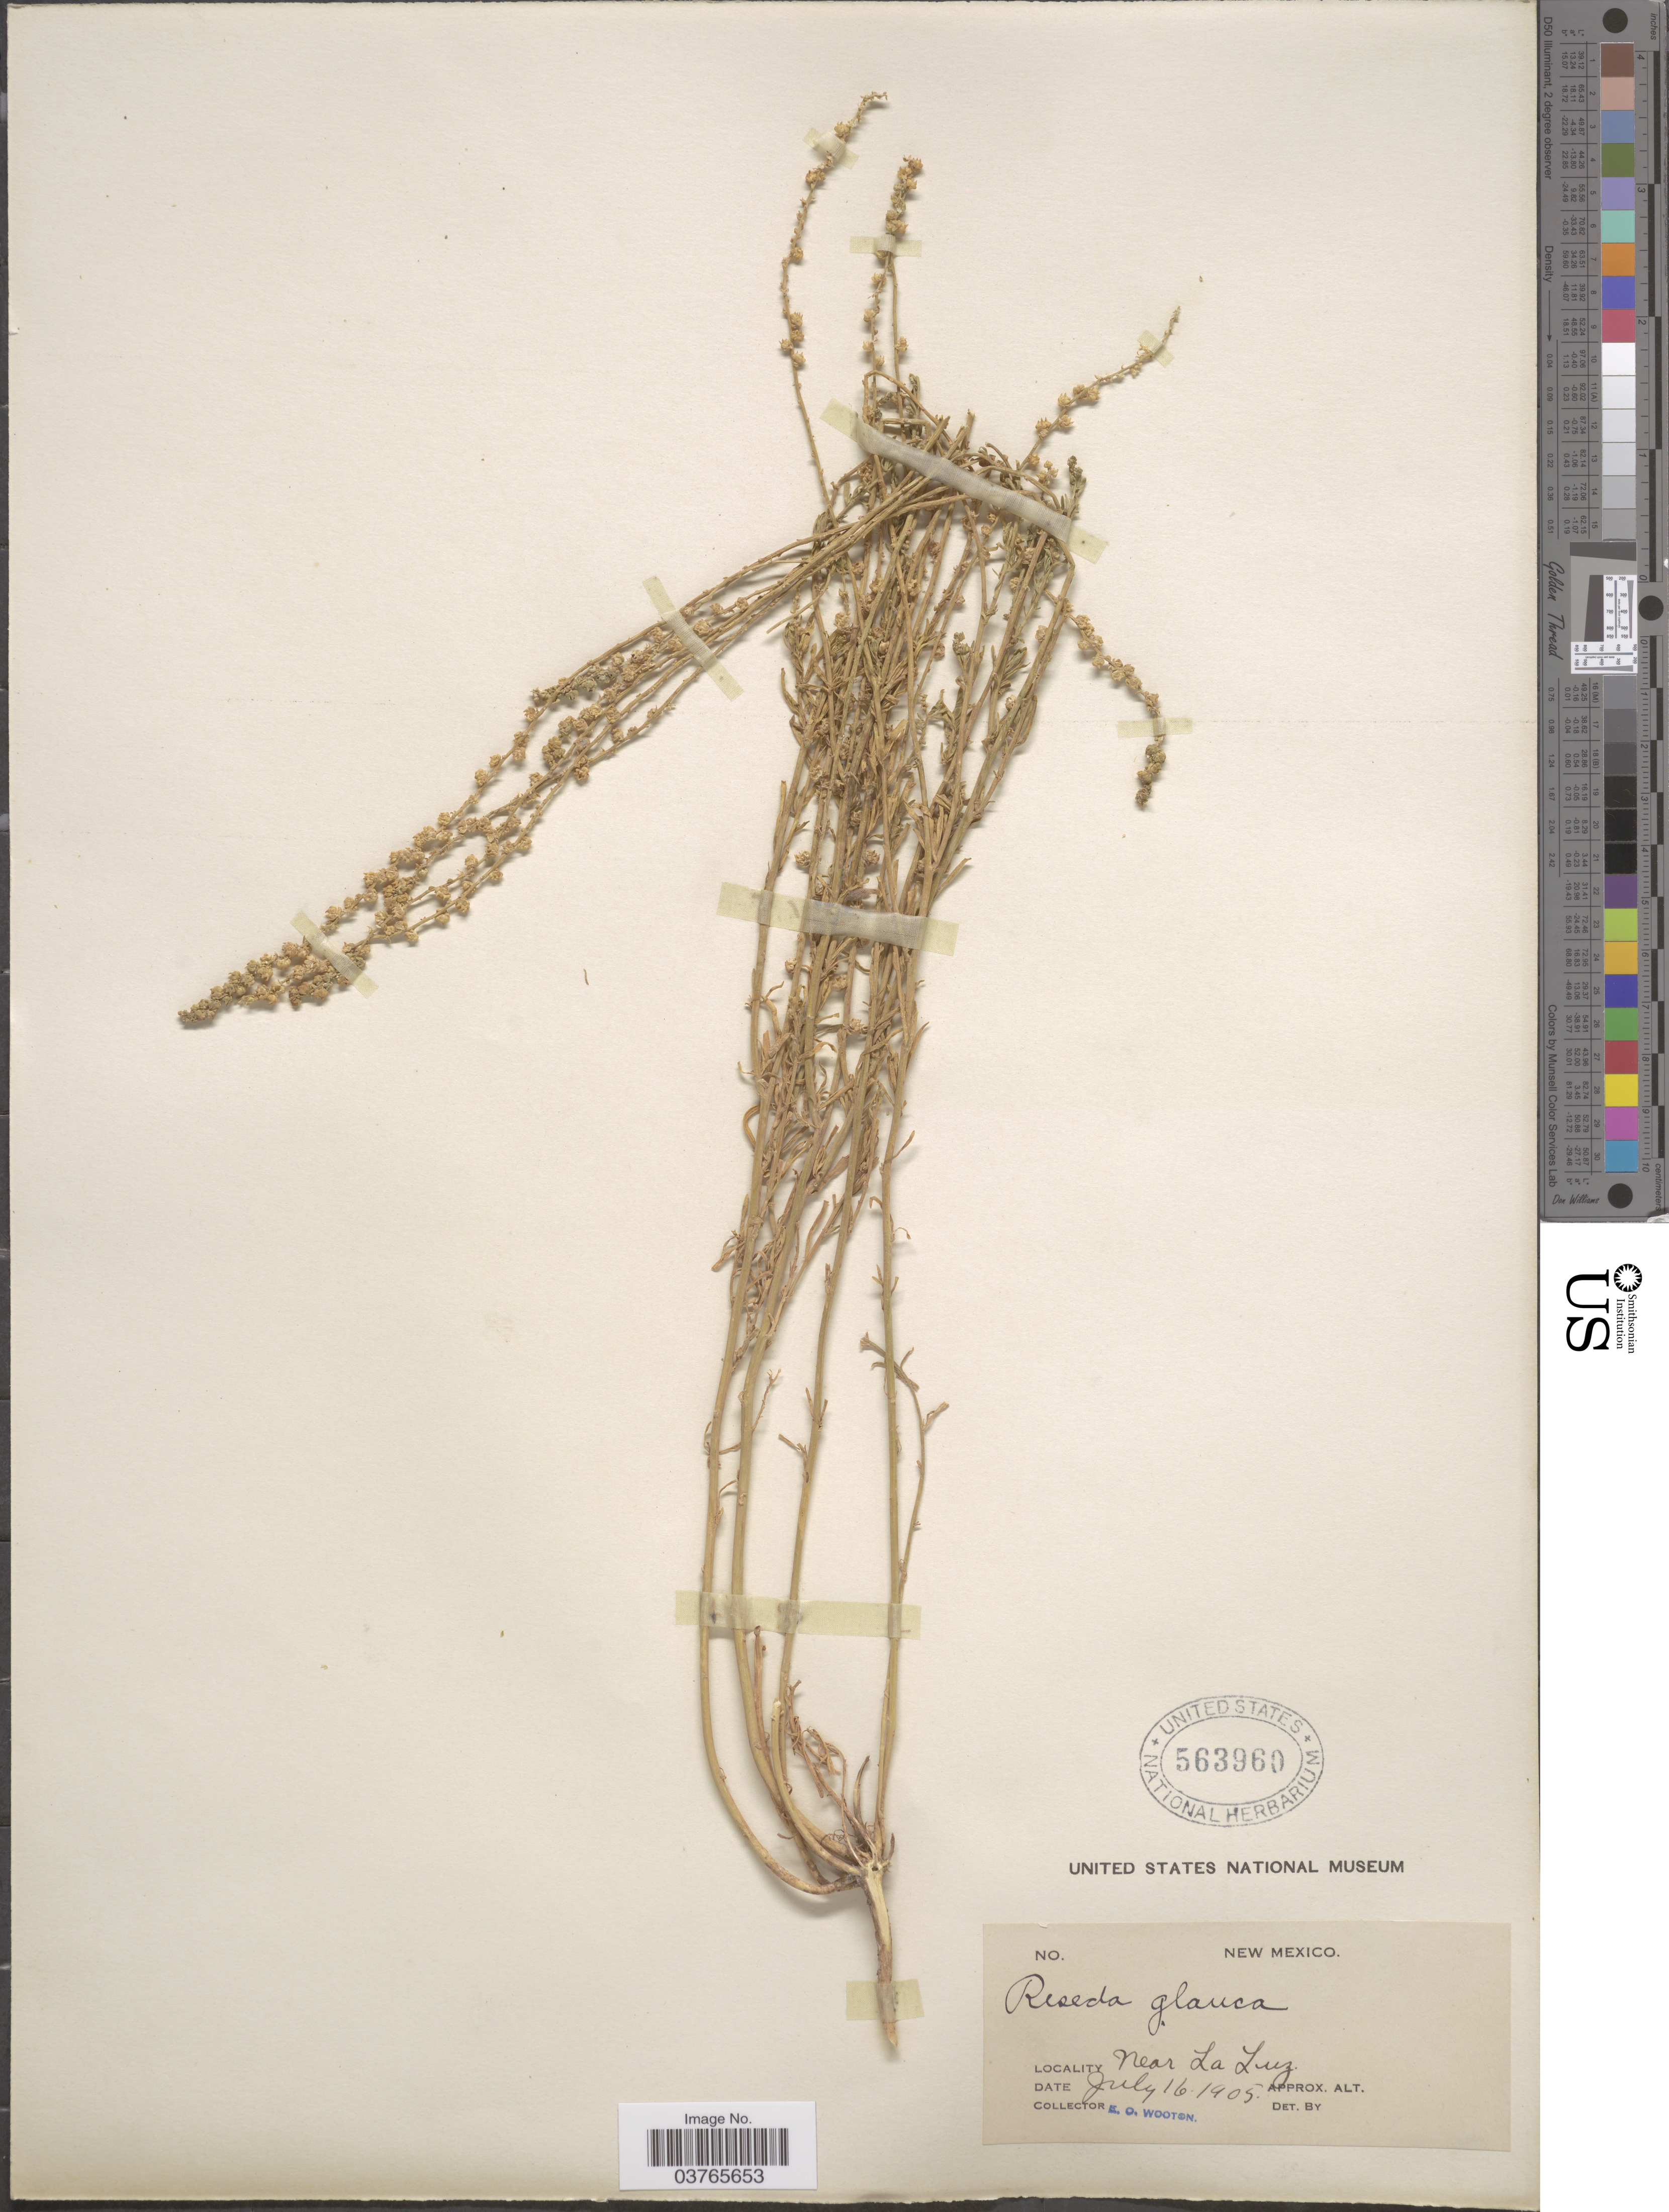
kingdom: Plantae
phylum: Tracheophyta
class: Magnoliopsida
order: Brassicales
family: Resedaceae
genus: Oligomeris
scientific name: Oligomeris subulata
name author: Webb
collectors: E. O. Wooton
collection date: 1905-07-16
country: United States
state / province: New Mexico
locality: Near La Luz.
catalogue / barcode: US 563960